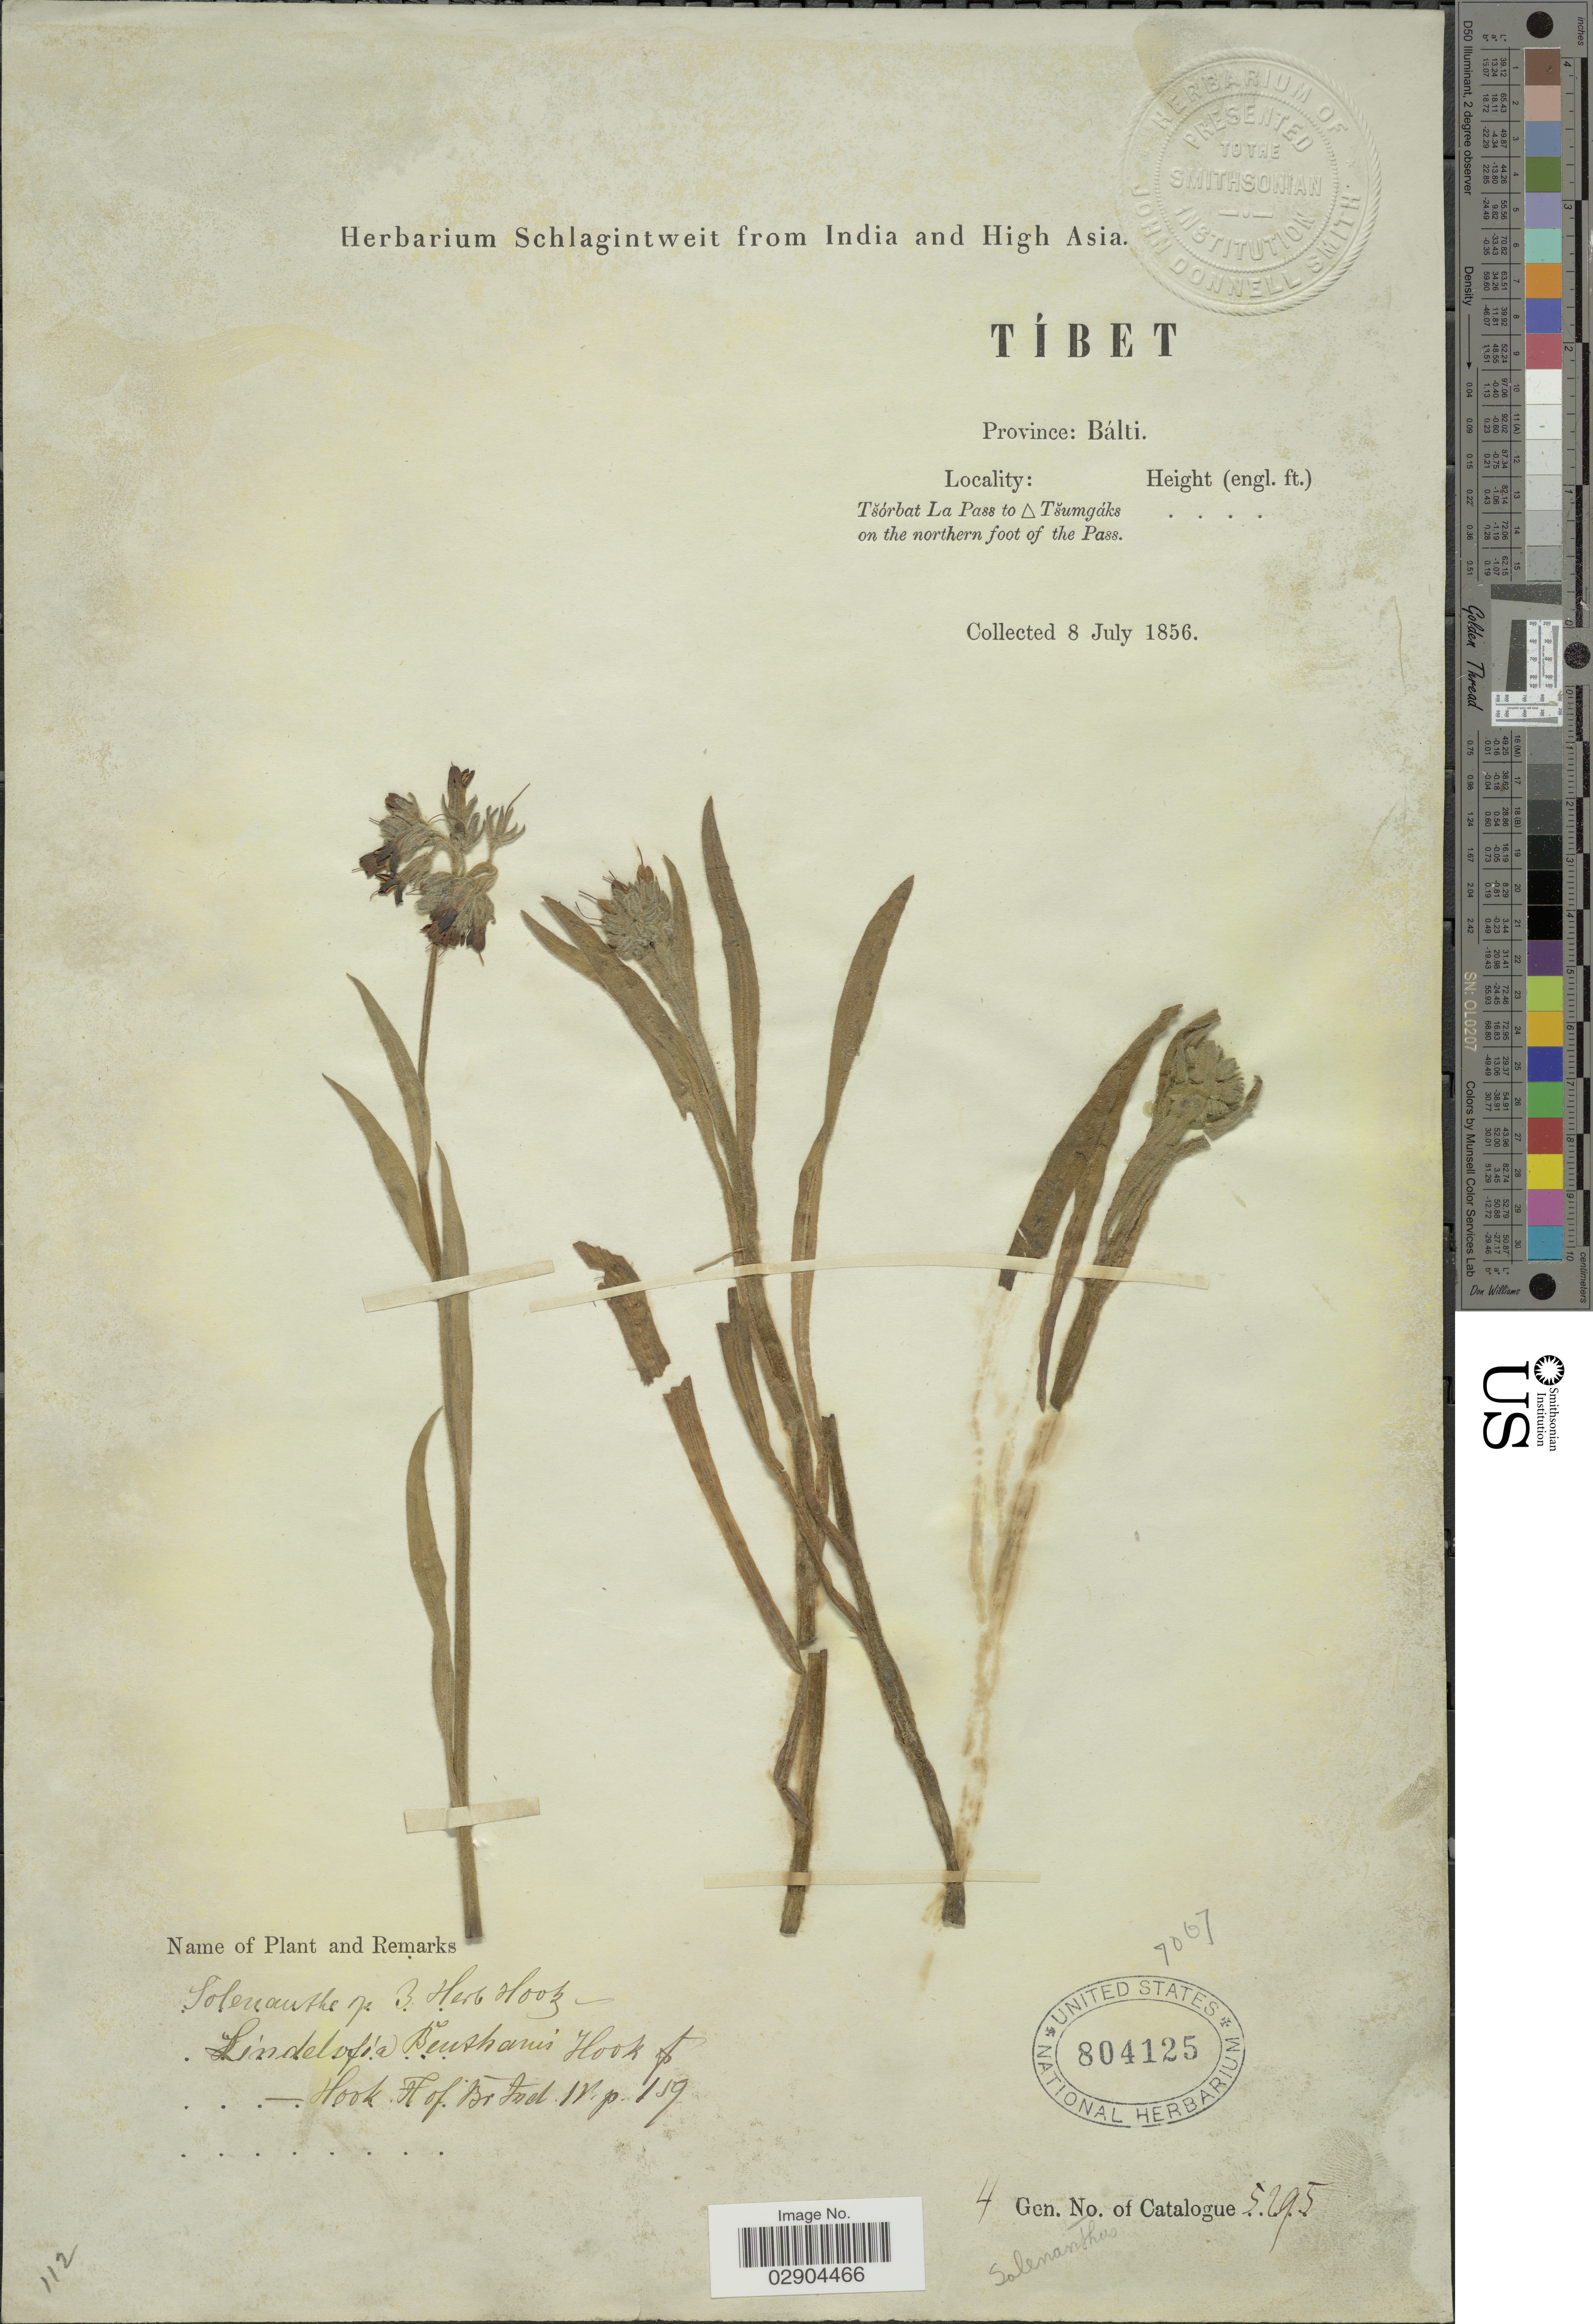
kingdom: Plantae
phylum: Tracheophyta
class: Magnoliopsida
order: Boraginales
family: Boraginaceae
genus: Lindelofia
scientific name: Lindelofia stylosa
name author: (Kar. & Kir.) Brand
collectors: ex herb. Schlagintweit from India and High Asia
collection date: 1856-07-08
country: China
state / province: Xizang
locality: Tíbet. Province: Bálti. Tsórbat La Pass to Tsumgáks on the northern foot of the Pass.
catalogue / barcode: US 804125